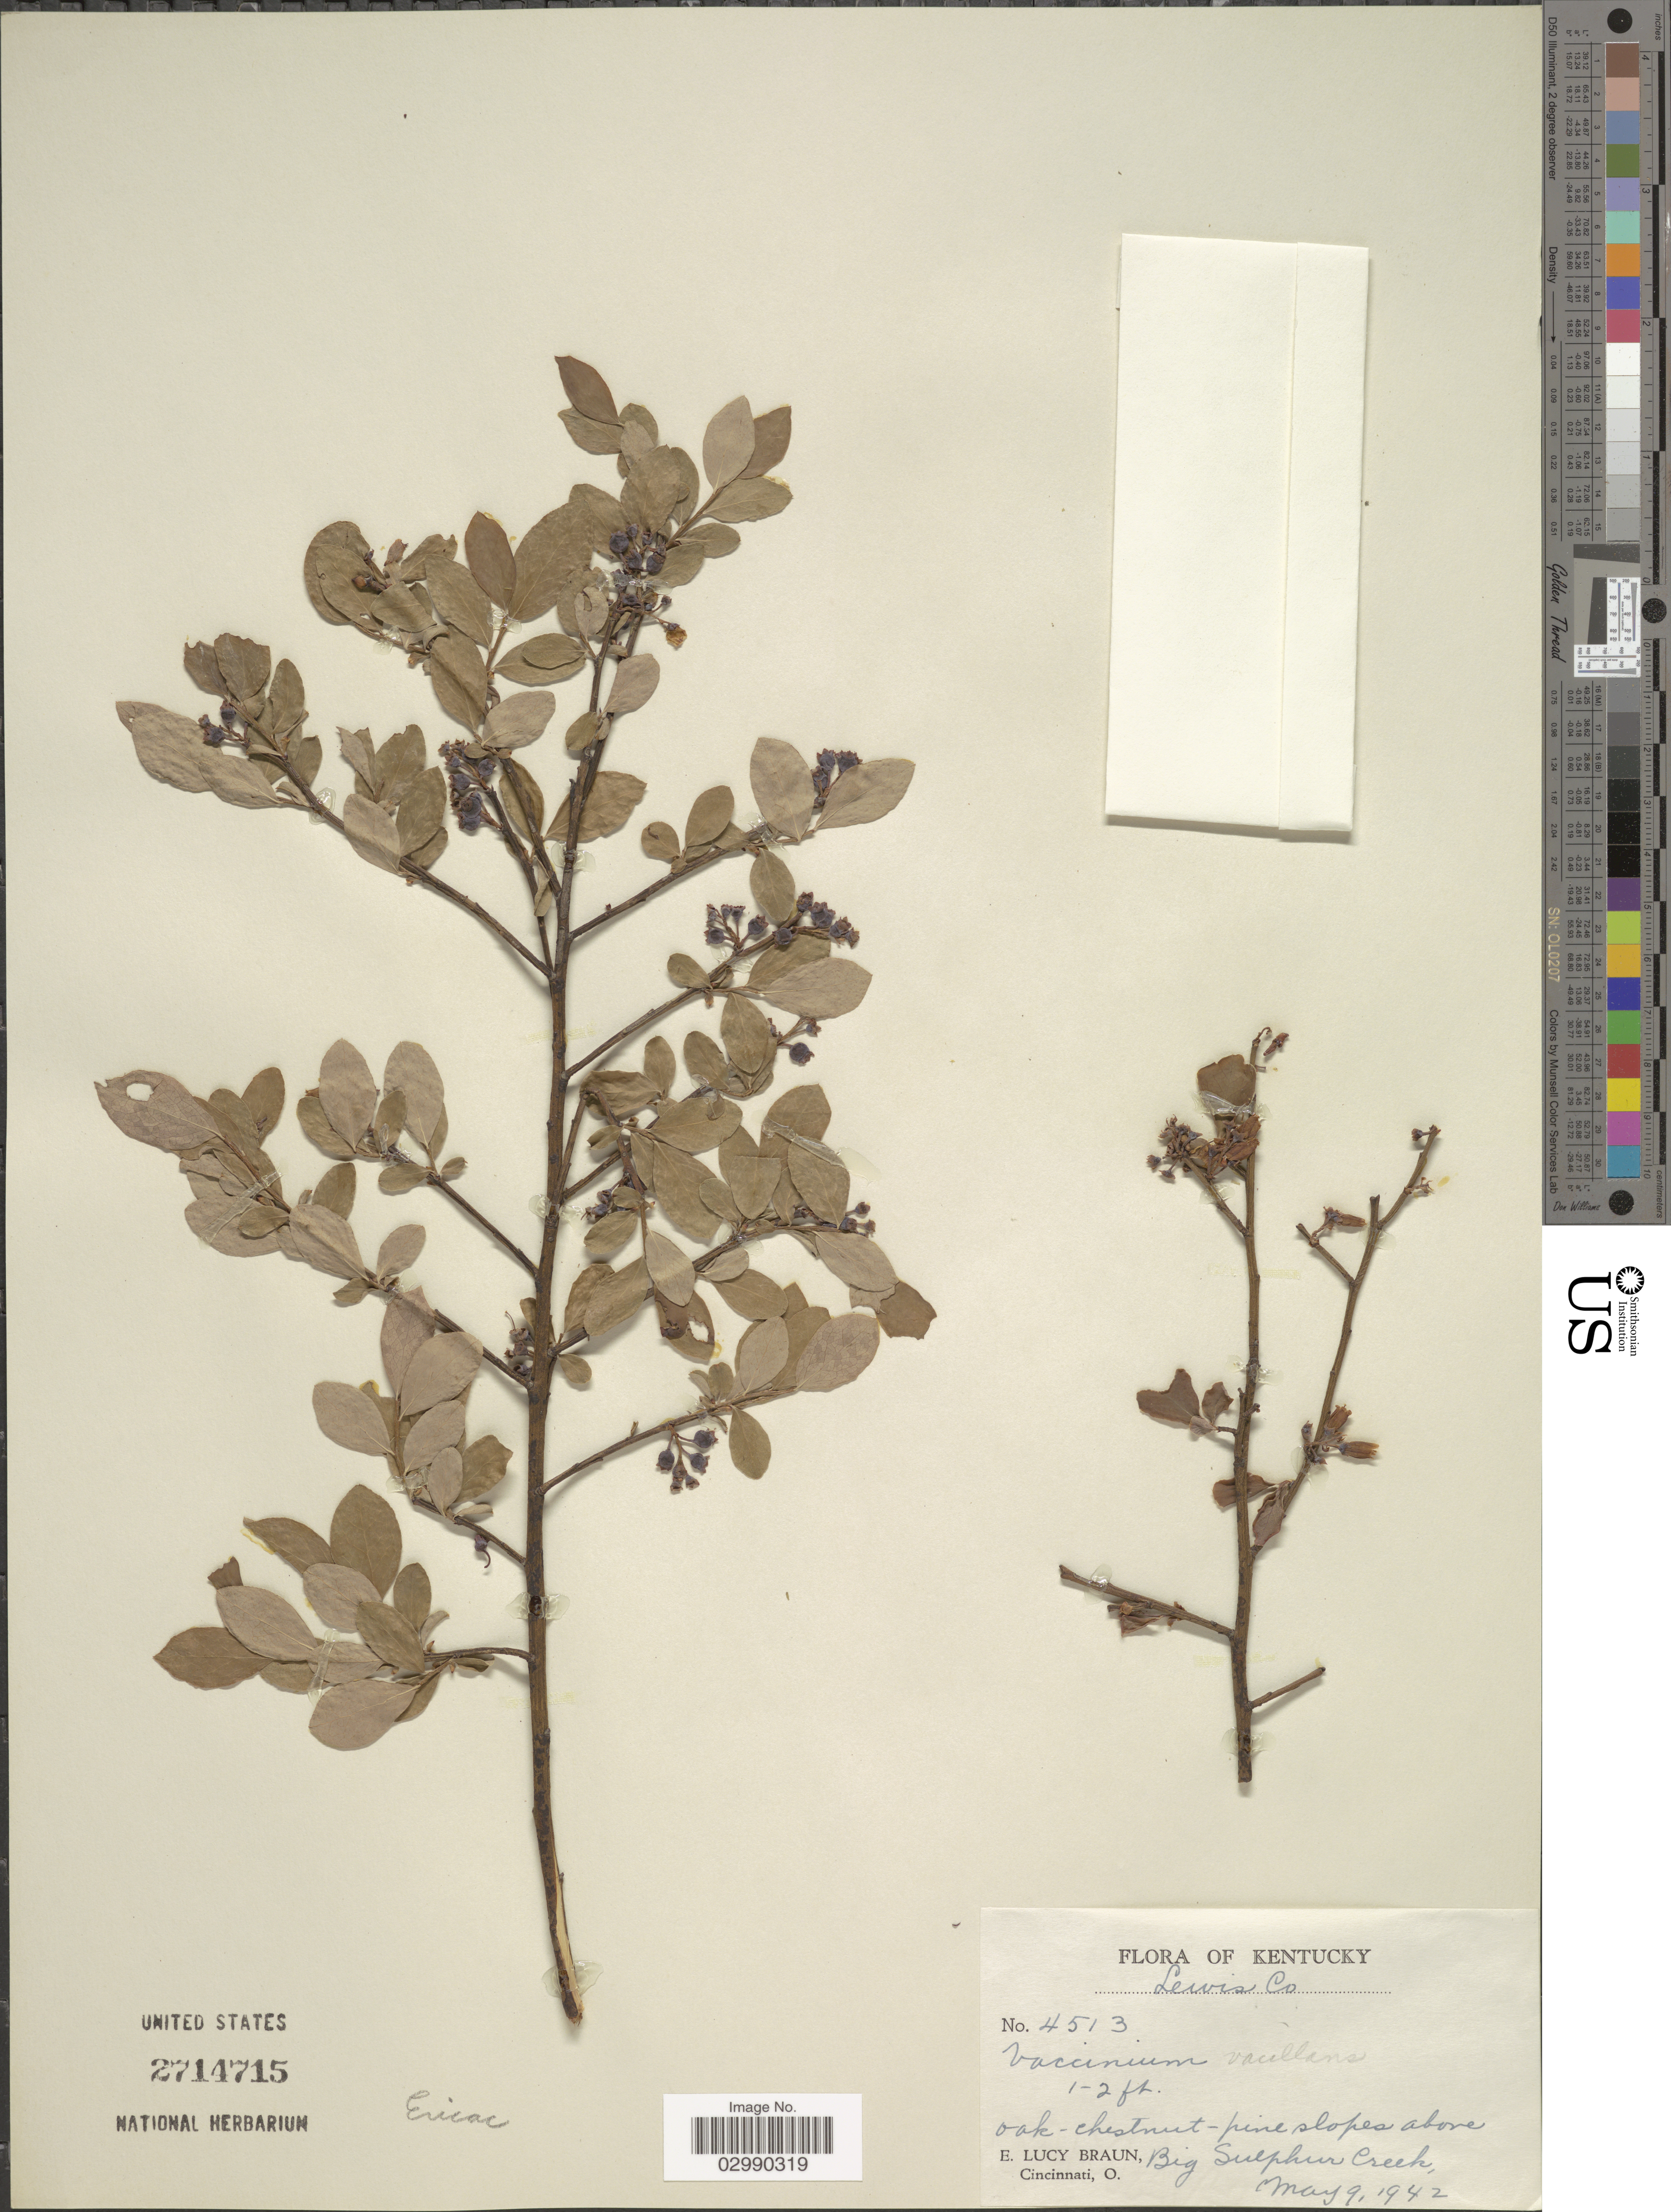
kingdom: Plantae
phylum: Tracheophyta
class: Magnoliopsida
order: Ericales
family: Ericaceae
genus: Vaccinium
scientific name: Vaccinium vacillans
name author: Kalm ex Torr.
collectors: E. L. Braun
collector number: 4513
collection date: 1942-05-09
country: United States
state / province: Kentucky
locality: Lewis Co., Big Sulphur Creek.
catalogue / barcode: US 2714715